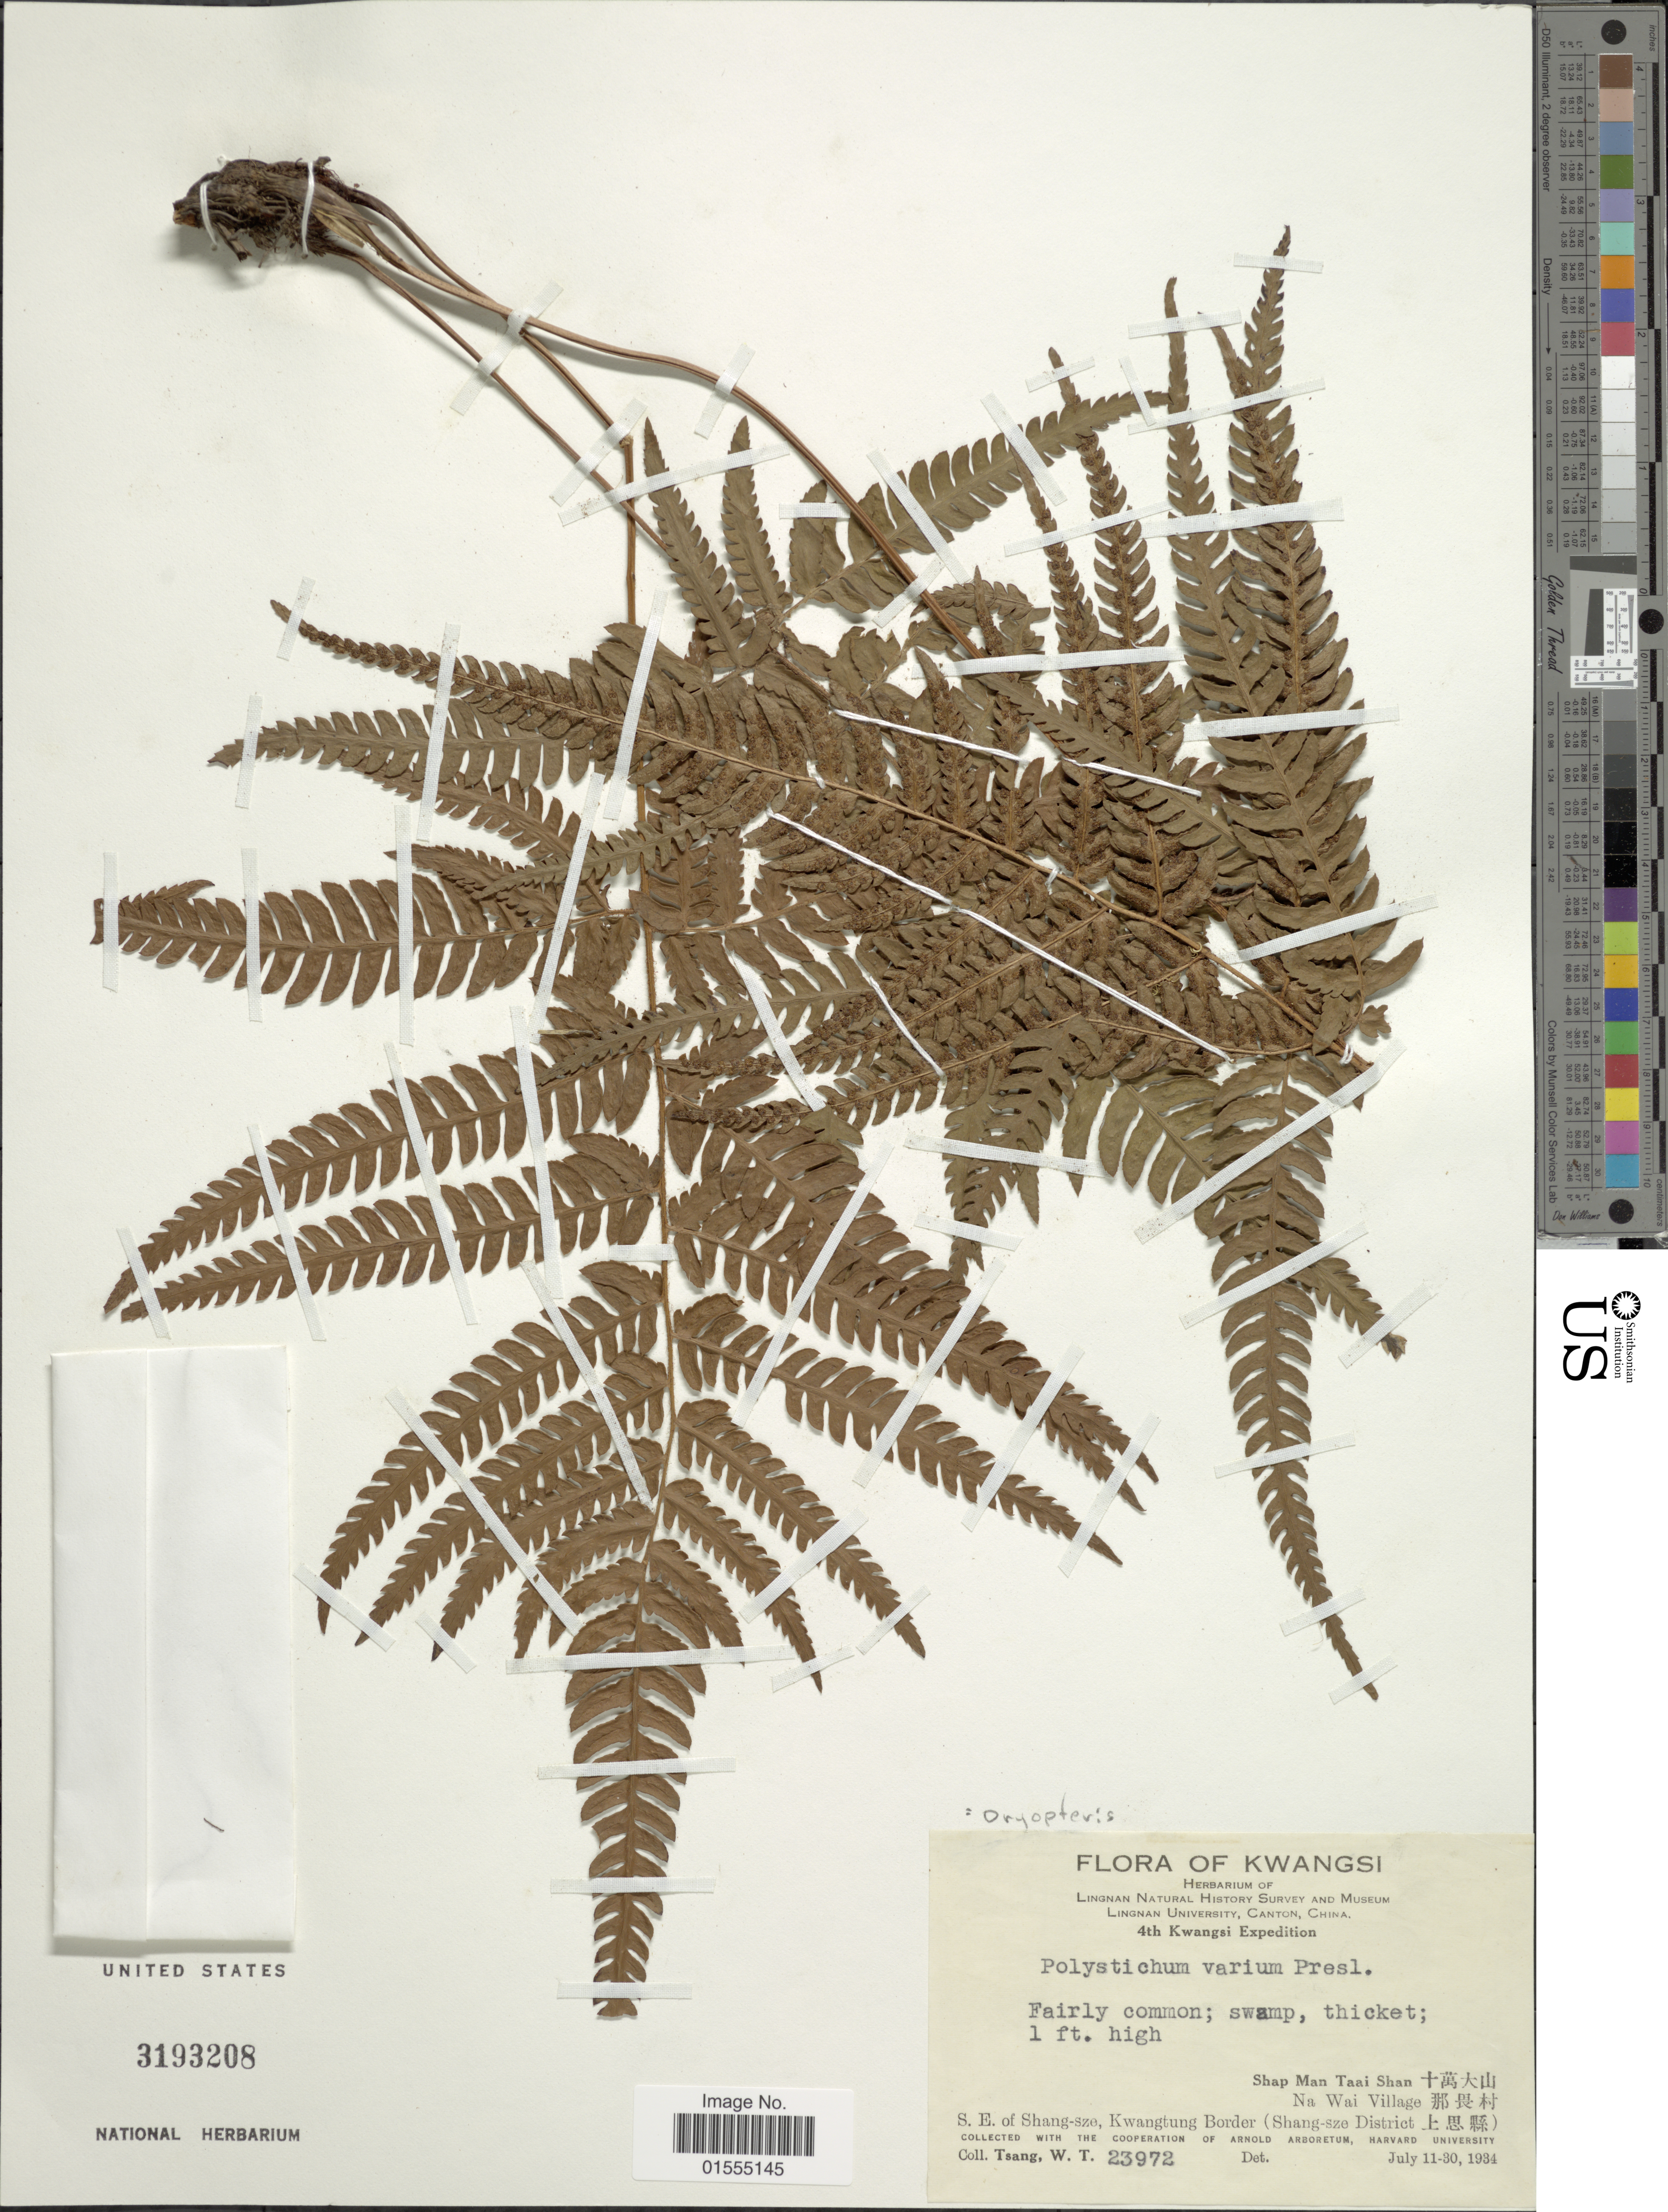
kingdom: Plantae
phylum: Tracheophyta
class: Polypodiopsida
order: Polypodiales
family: Dryopteridaceae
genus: Dryopteris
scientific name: Dryopteris varia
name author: (L.) Kuntze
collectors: W. T. Tsang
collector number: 23972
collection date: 1934-07-11/1934-07-30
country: China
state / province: Guangdong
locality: Kwangsi, Shap Man Taai Shan X, Na Wai Village X, S.E. of Shang-sze, Kwangtung Border (Shang-sze District X)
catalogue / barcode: US 3193208